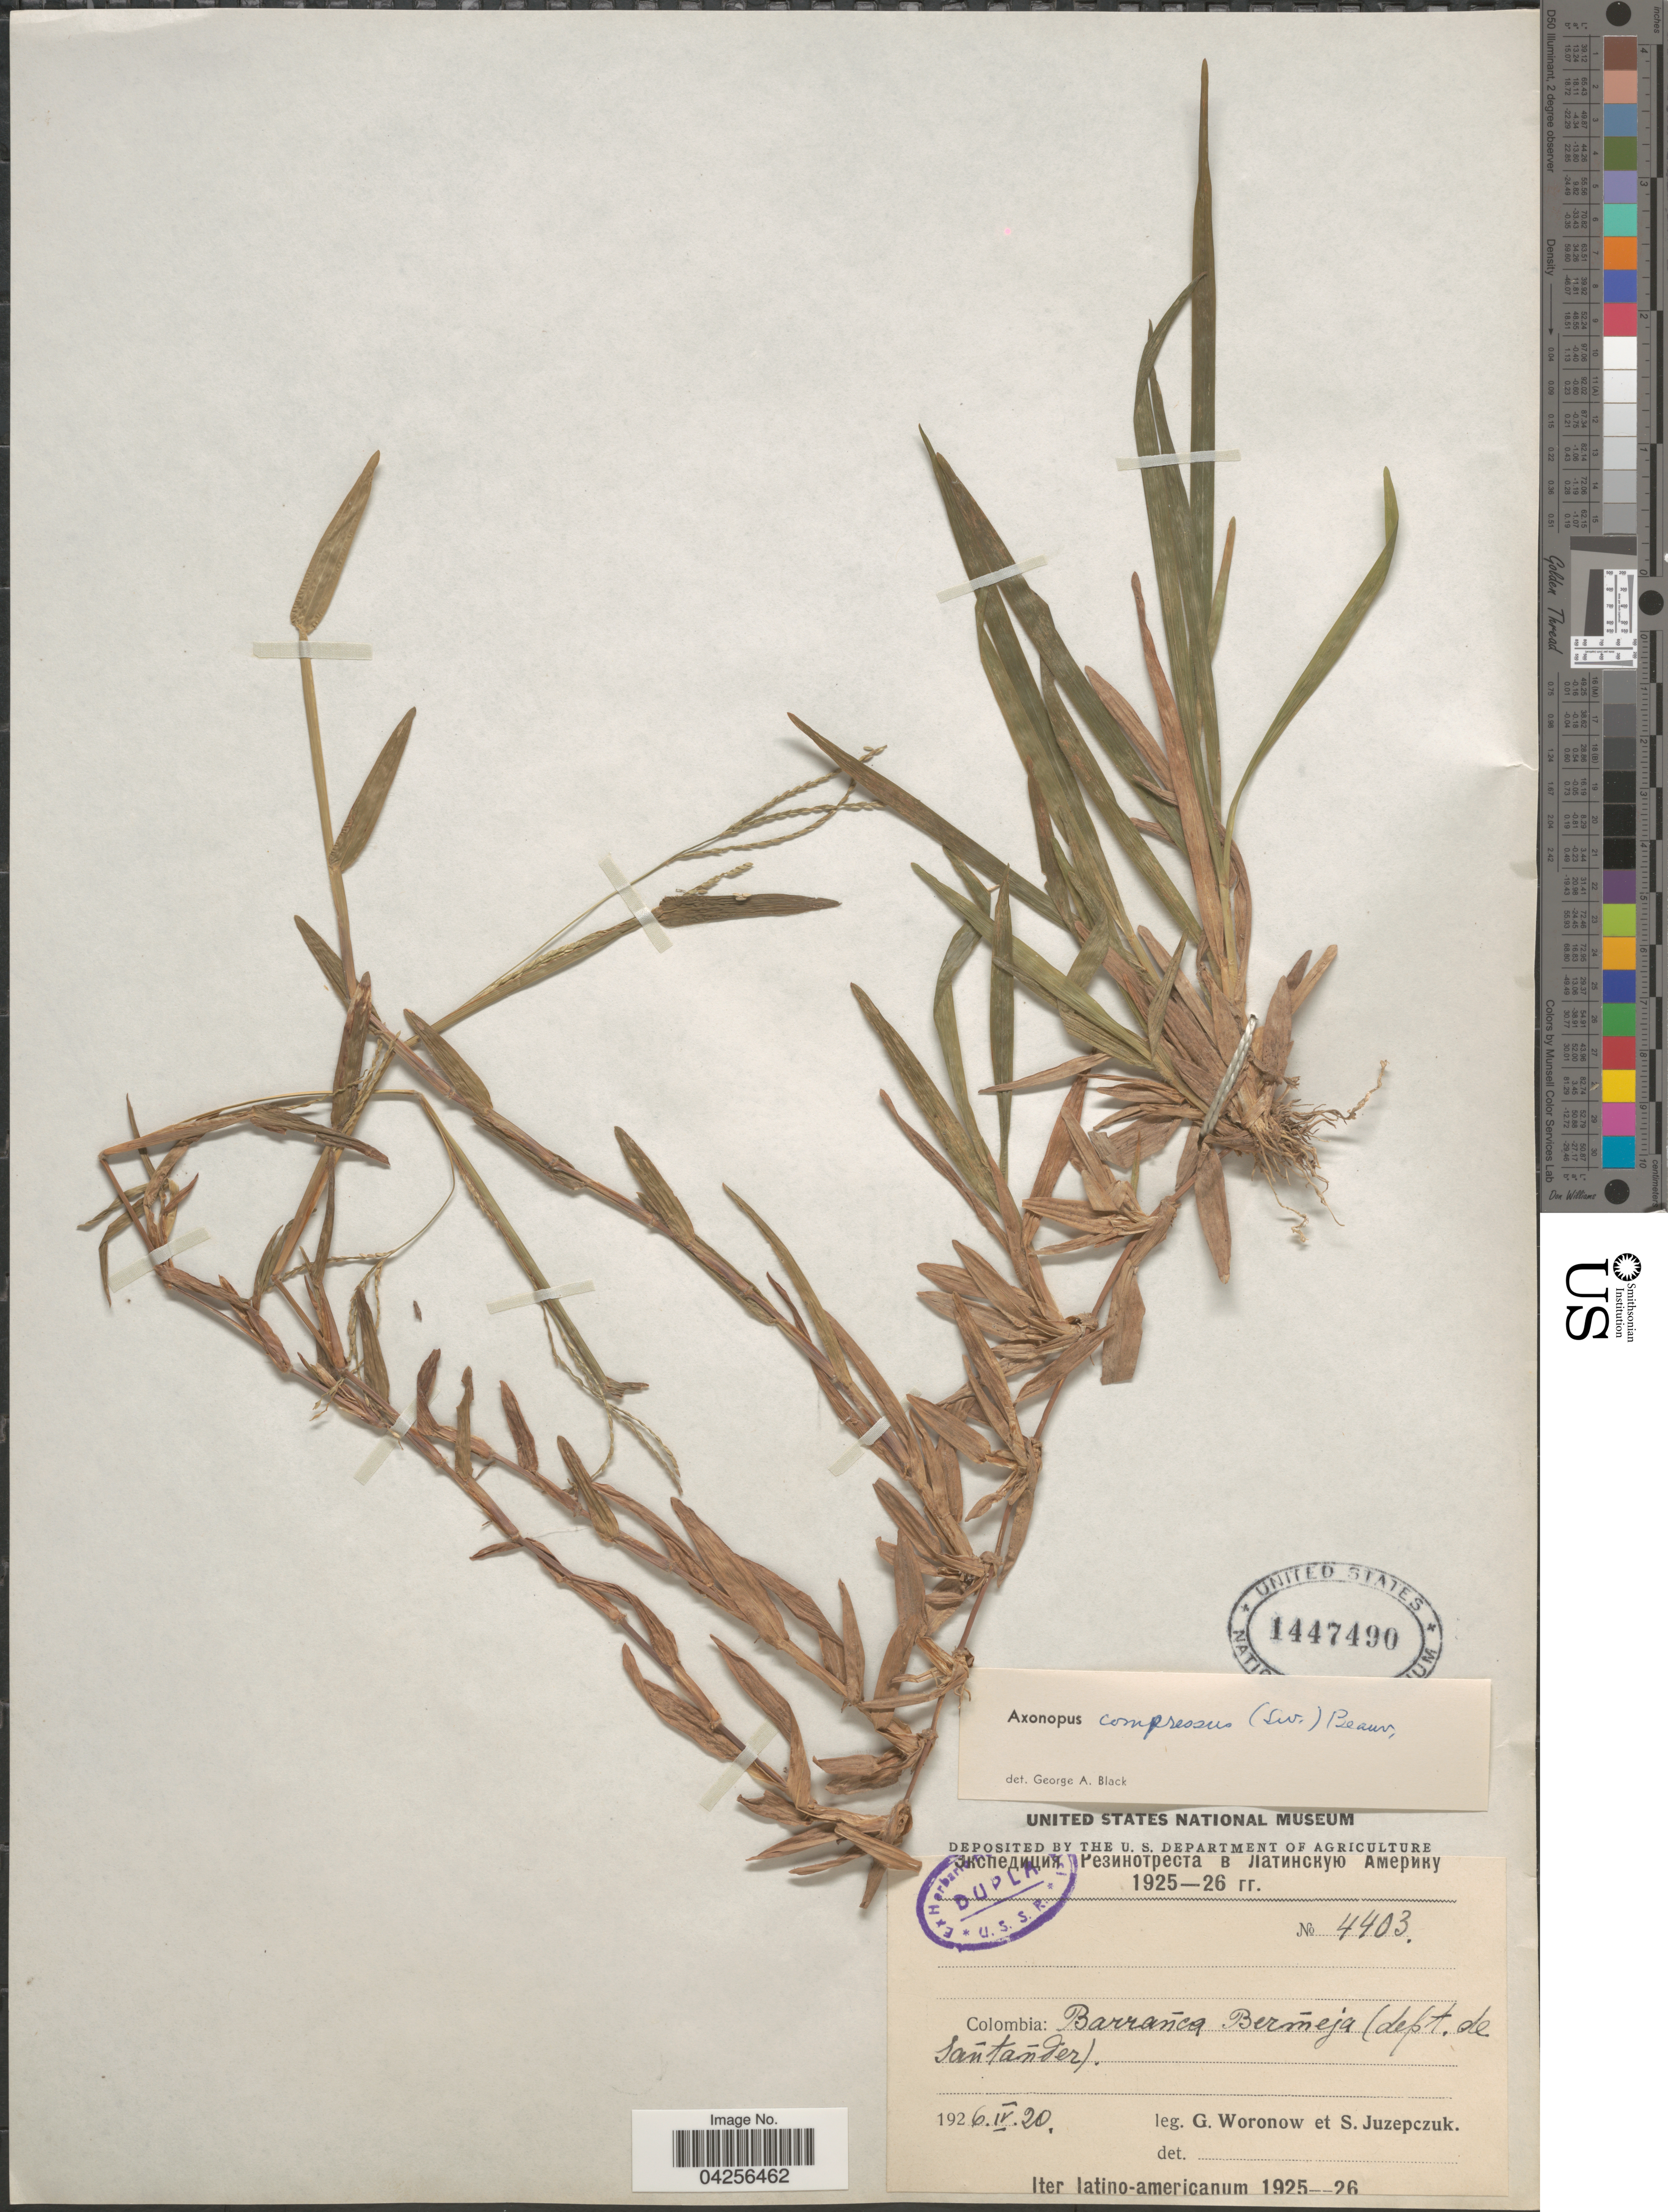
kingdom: Plantae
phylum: Tracheophyta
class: Liliopsida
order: Poales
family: Poaceae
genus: Axonopus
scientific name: Axonopus compressus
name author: (Sw.) P. Beauv.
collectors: G. Woronow & S. V. Juzepczuk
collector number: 4403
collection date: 1926-04-20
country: Colombia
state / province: Santander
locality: Barránca Berméja (dept. de Sántánder). Iter latino-americanum 1925-26.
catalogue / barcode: US 1447490